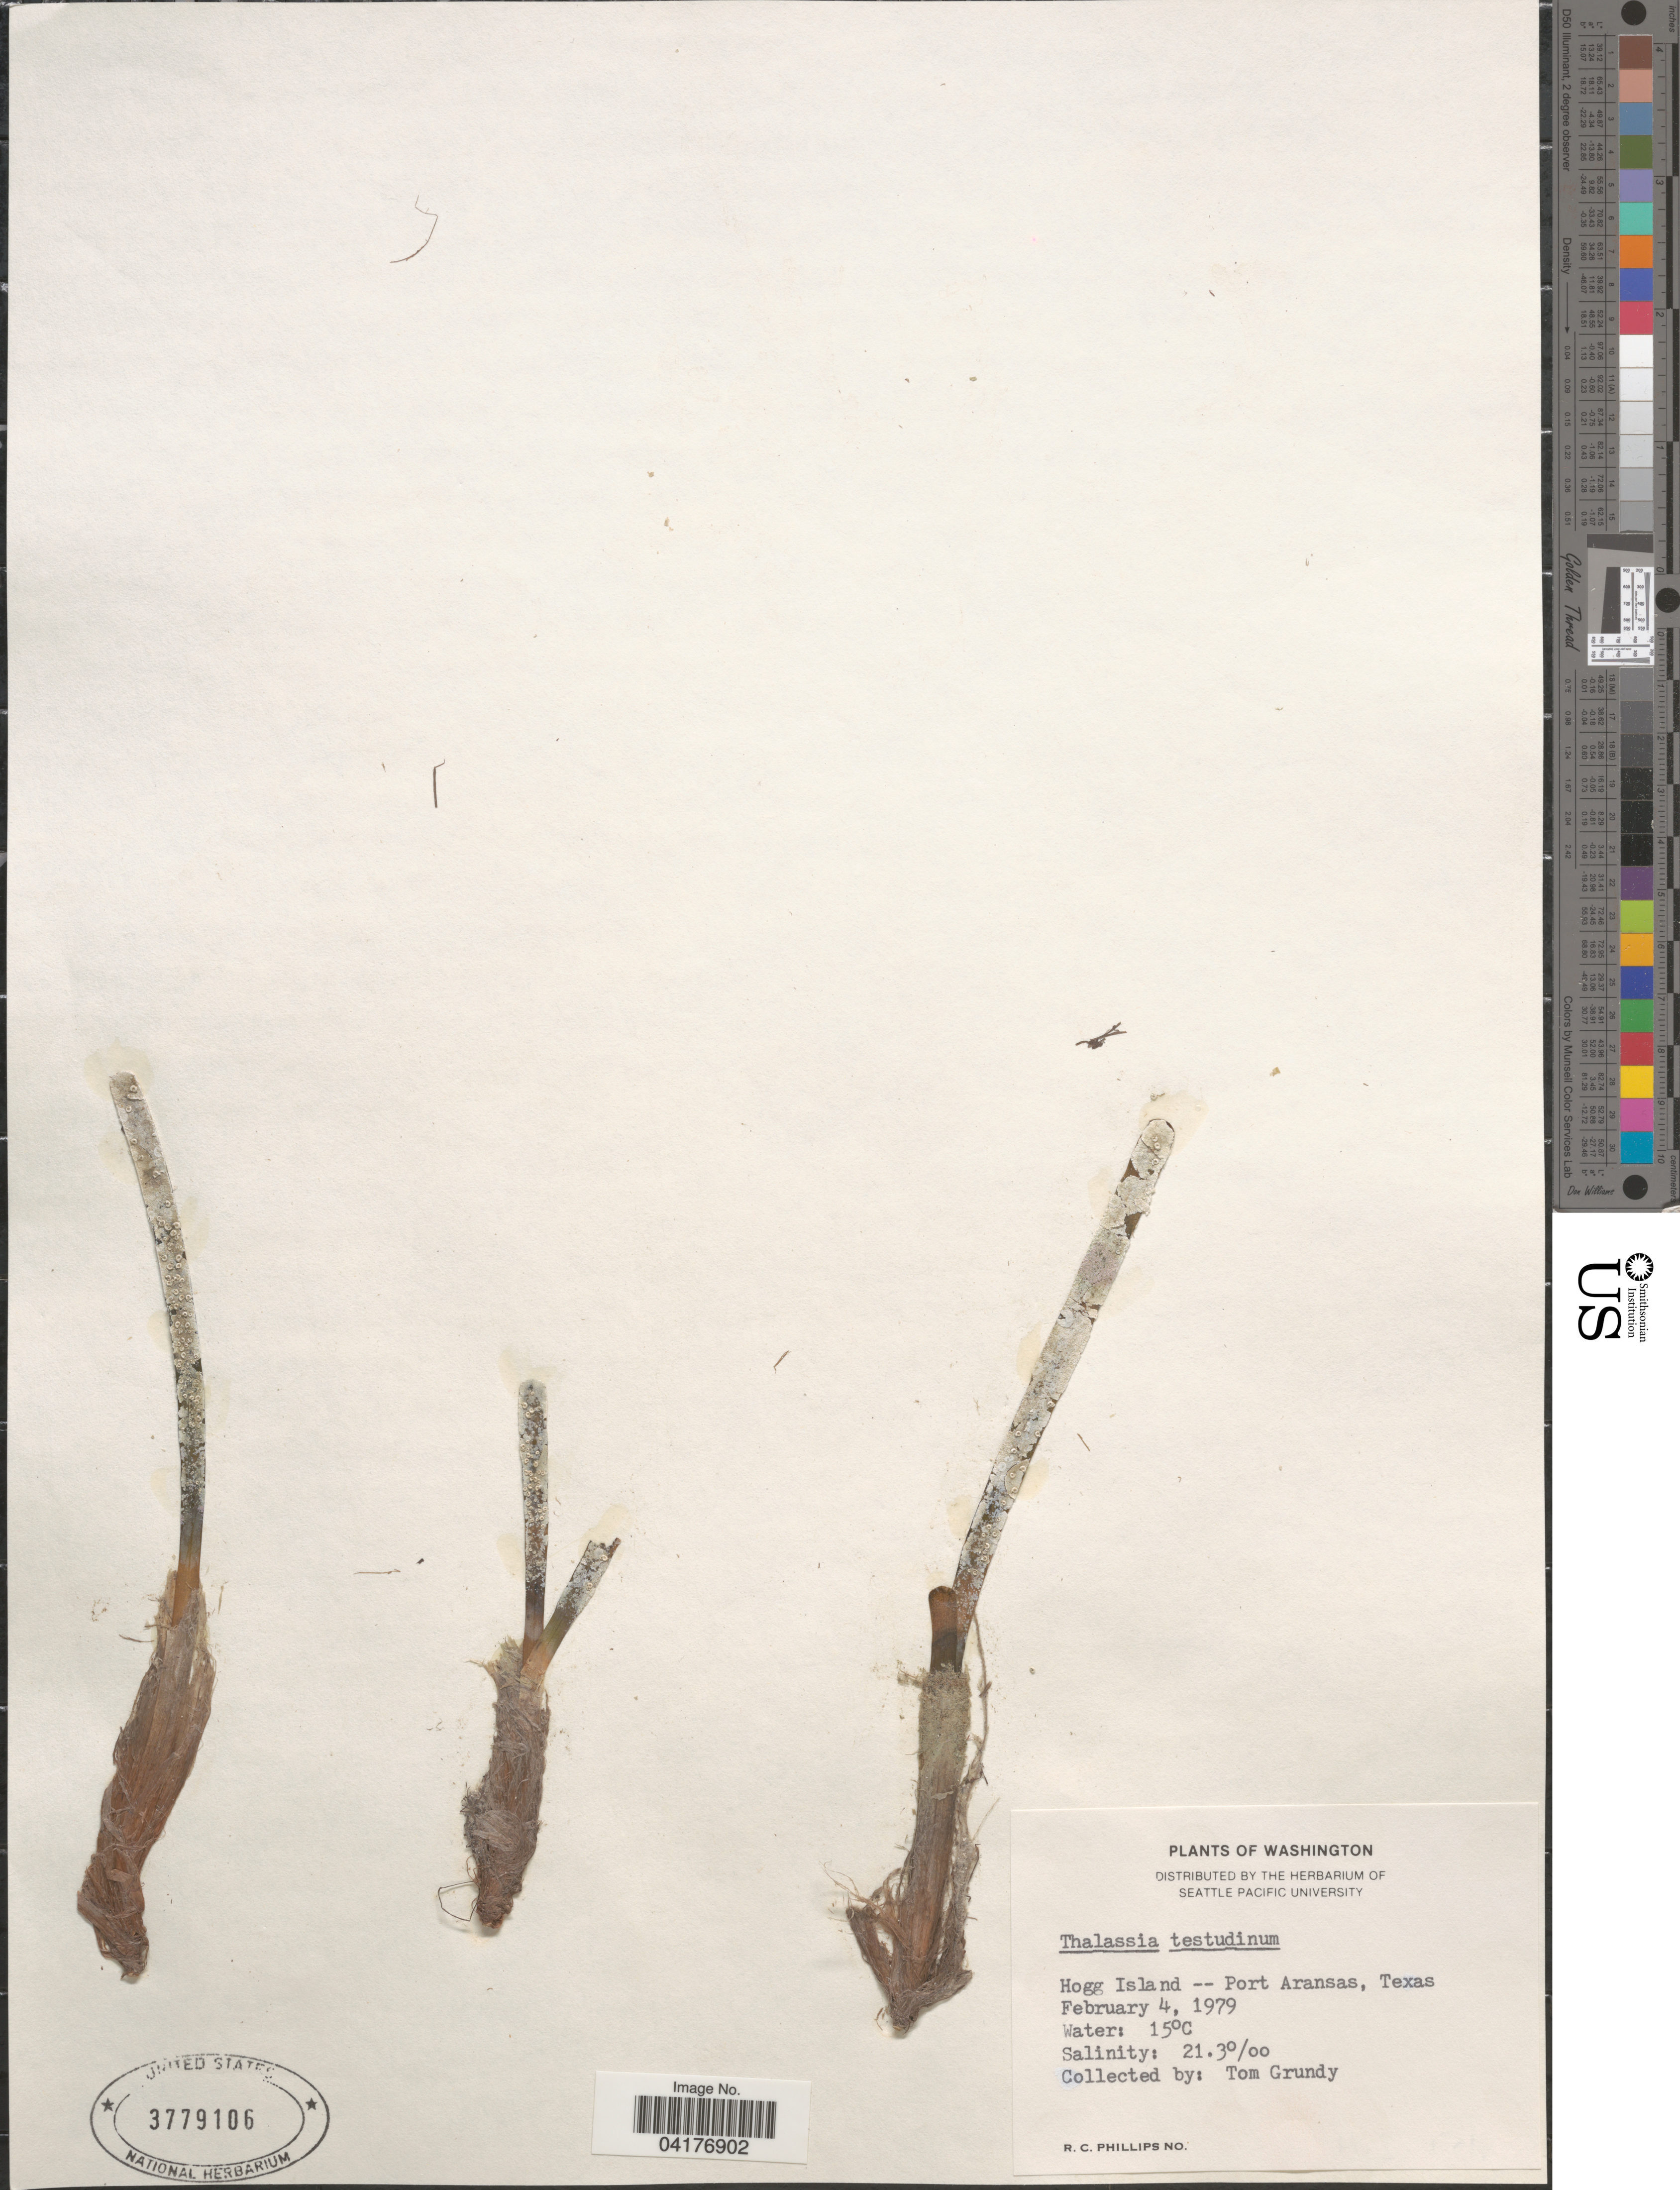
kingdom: Plantae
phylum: Tracheophyta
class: Liliopsida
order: Alismatales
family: Hydrocharitaceae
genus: Thalassia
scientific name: Thalassia testudinum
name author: Banks & Sol. ex K.D. Koenig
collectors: T. Grundy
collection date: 1979-02-04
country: United States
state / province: Texas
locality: Hogg Island -- Port Aransas.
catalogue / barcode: US 3779106